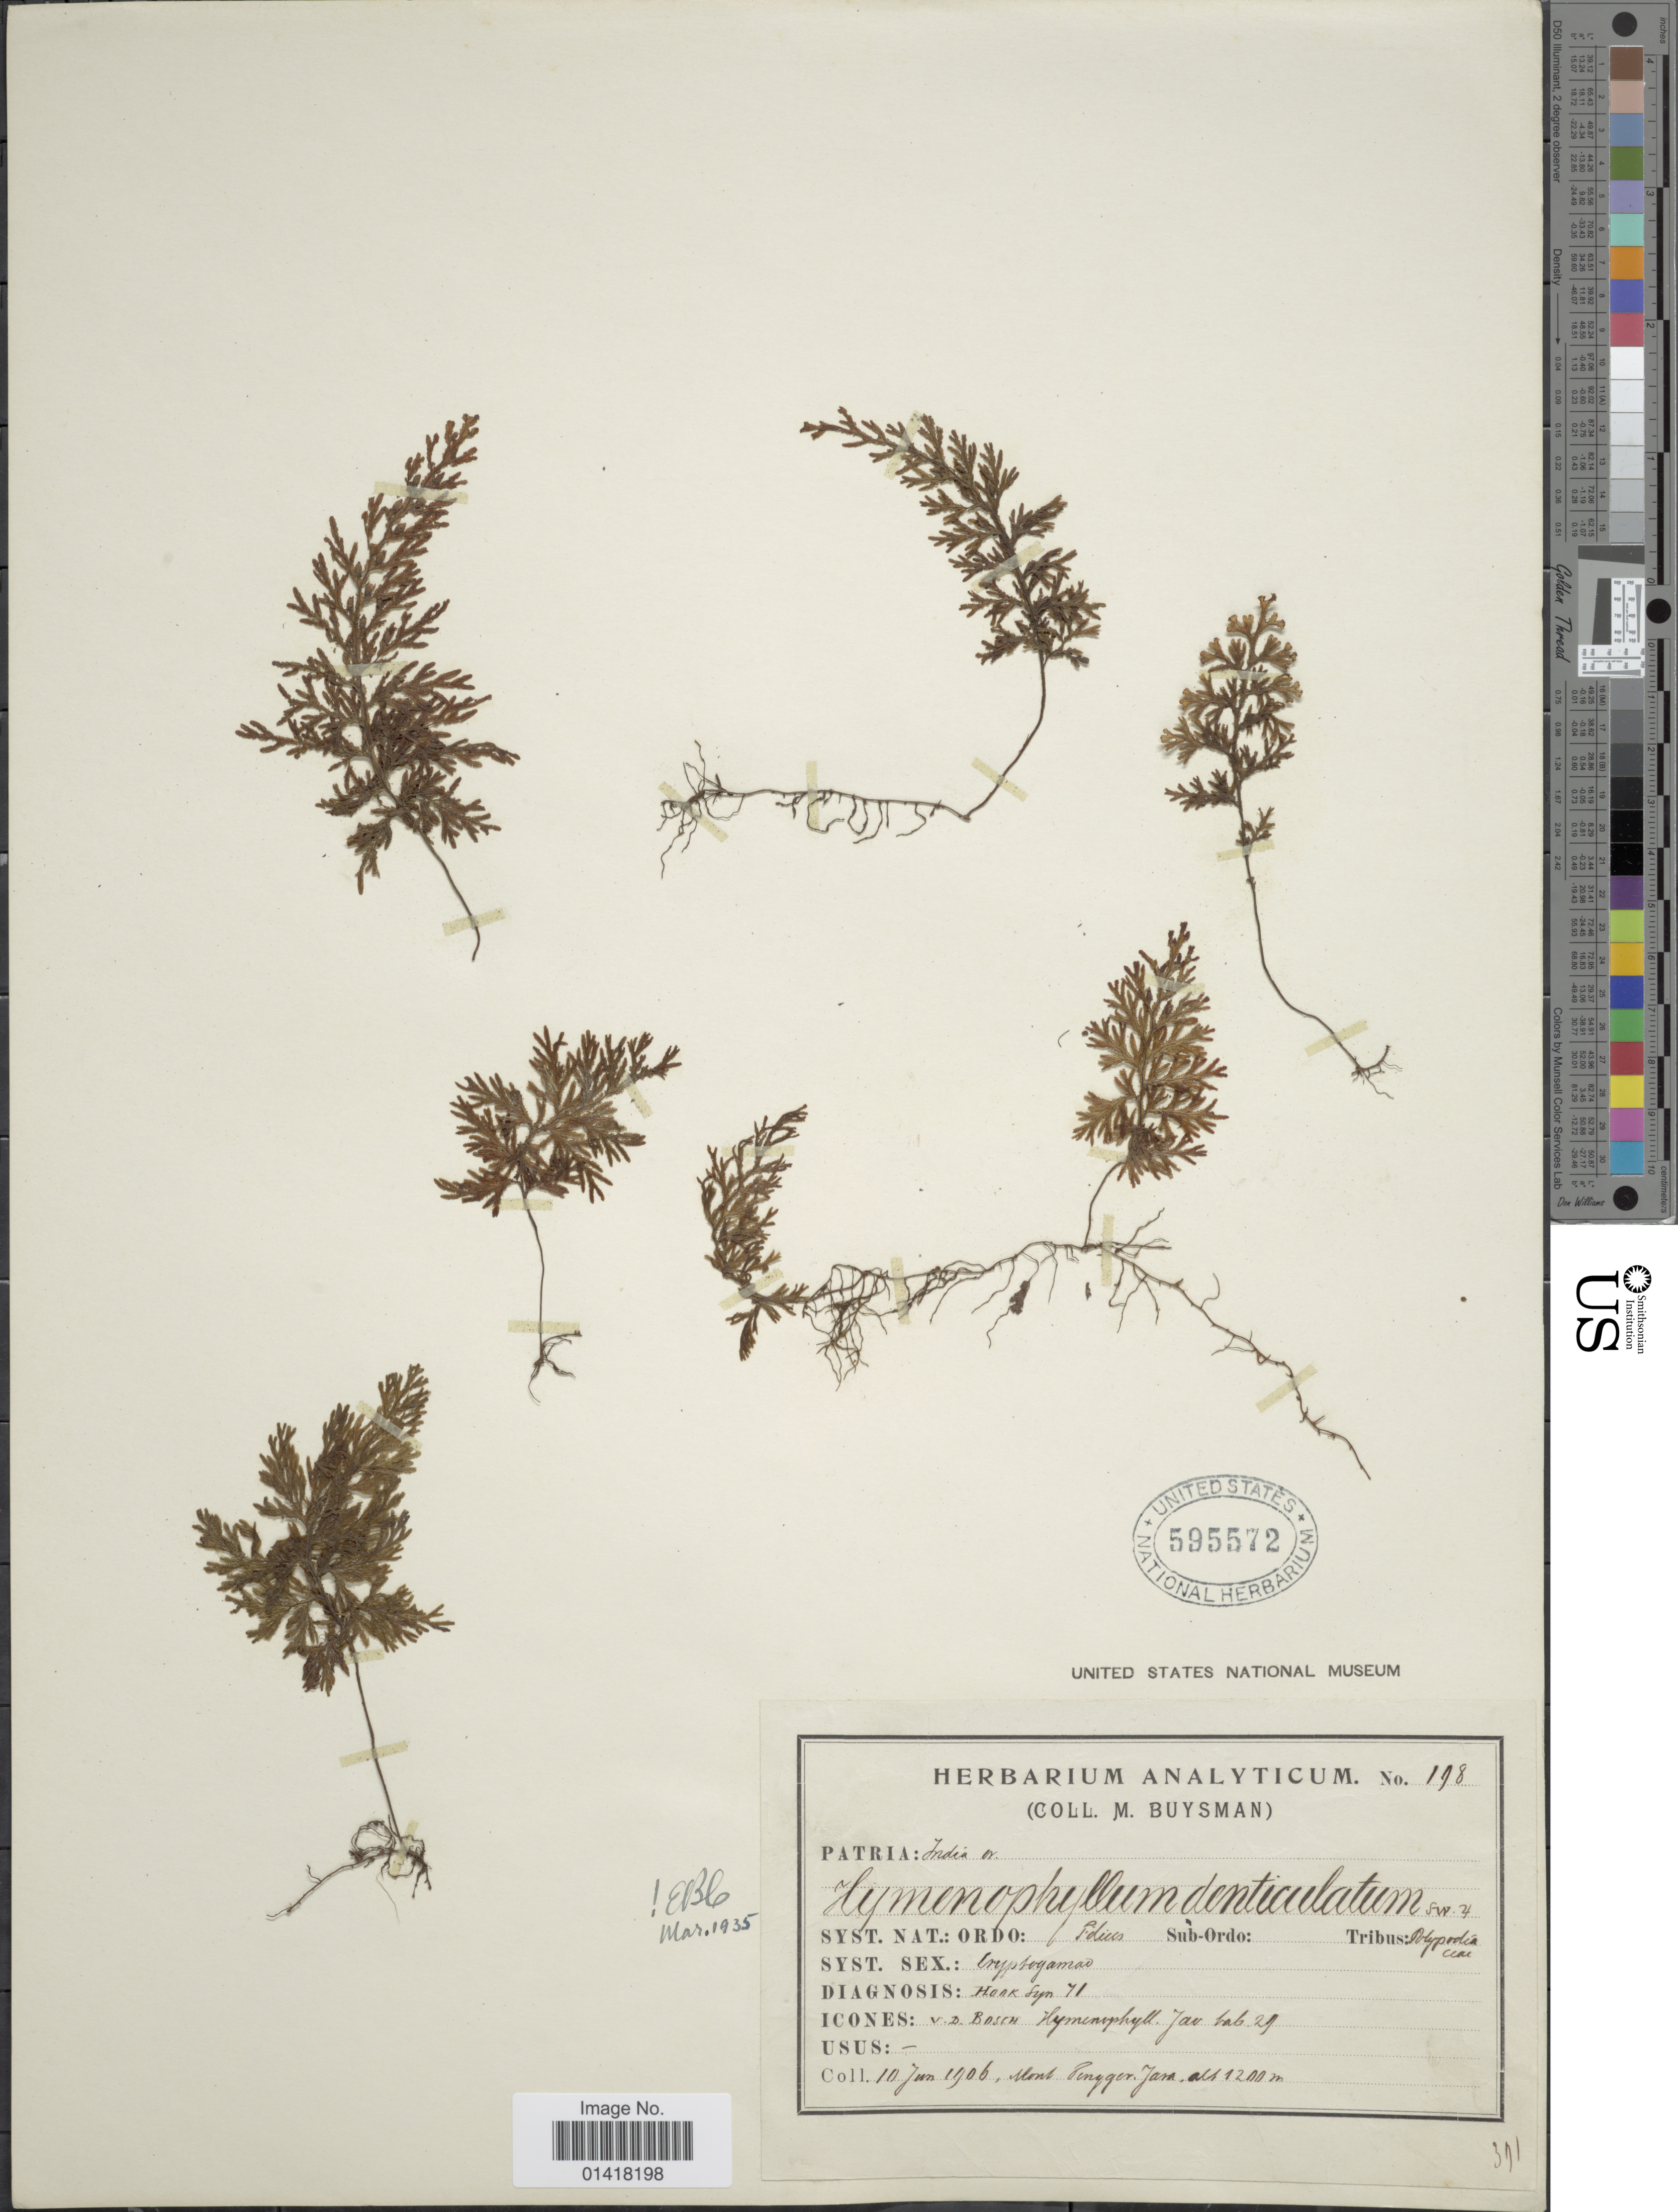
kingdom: Plantae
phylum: Tracheophyta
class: Polypodiopsida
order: Hymenophyllales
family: Hymenophyllaceae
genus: Hymenophyllum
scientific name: Hymenophyllum denticulatum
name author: Sw.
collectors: M. Buysman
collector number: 198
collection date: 1906-06-10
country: India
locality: Mont Pengger. Jam [interpreted]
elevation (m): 1200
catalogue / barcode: US 595572